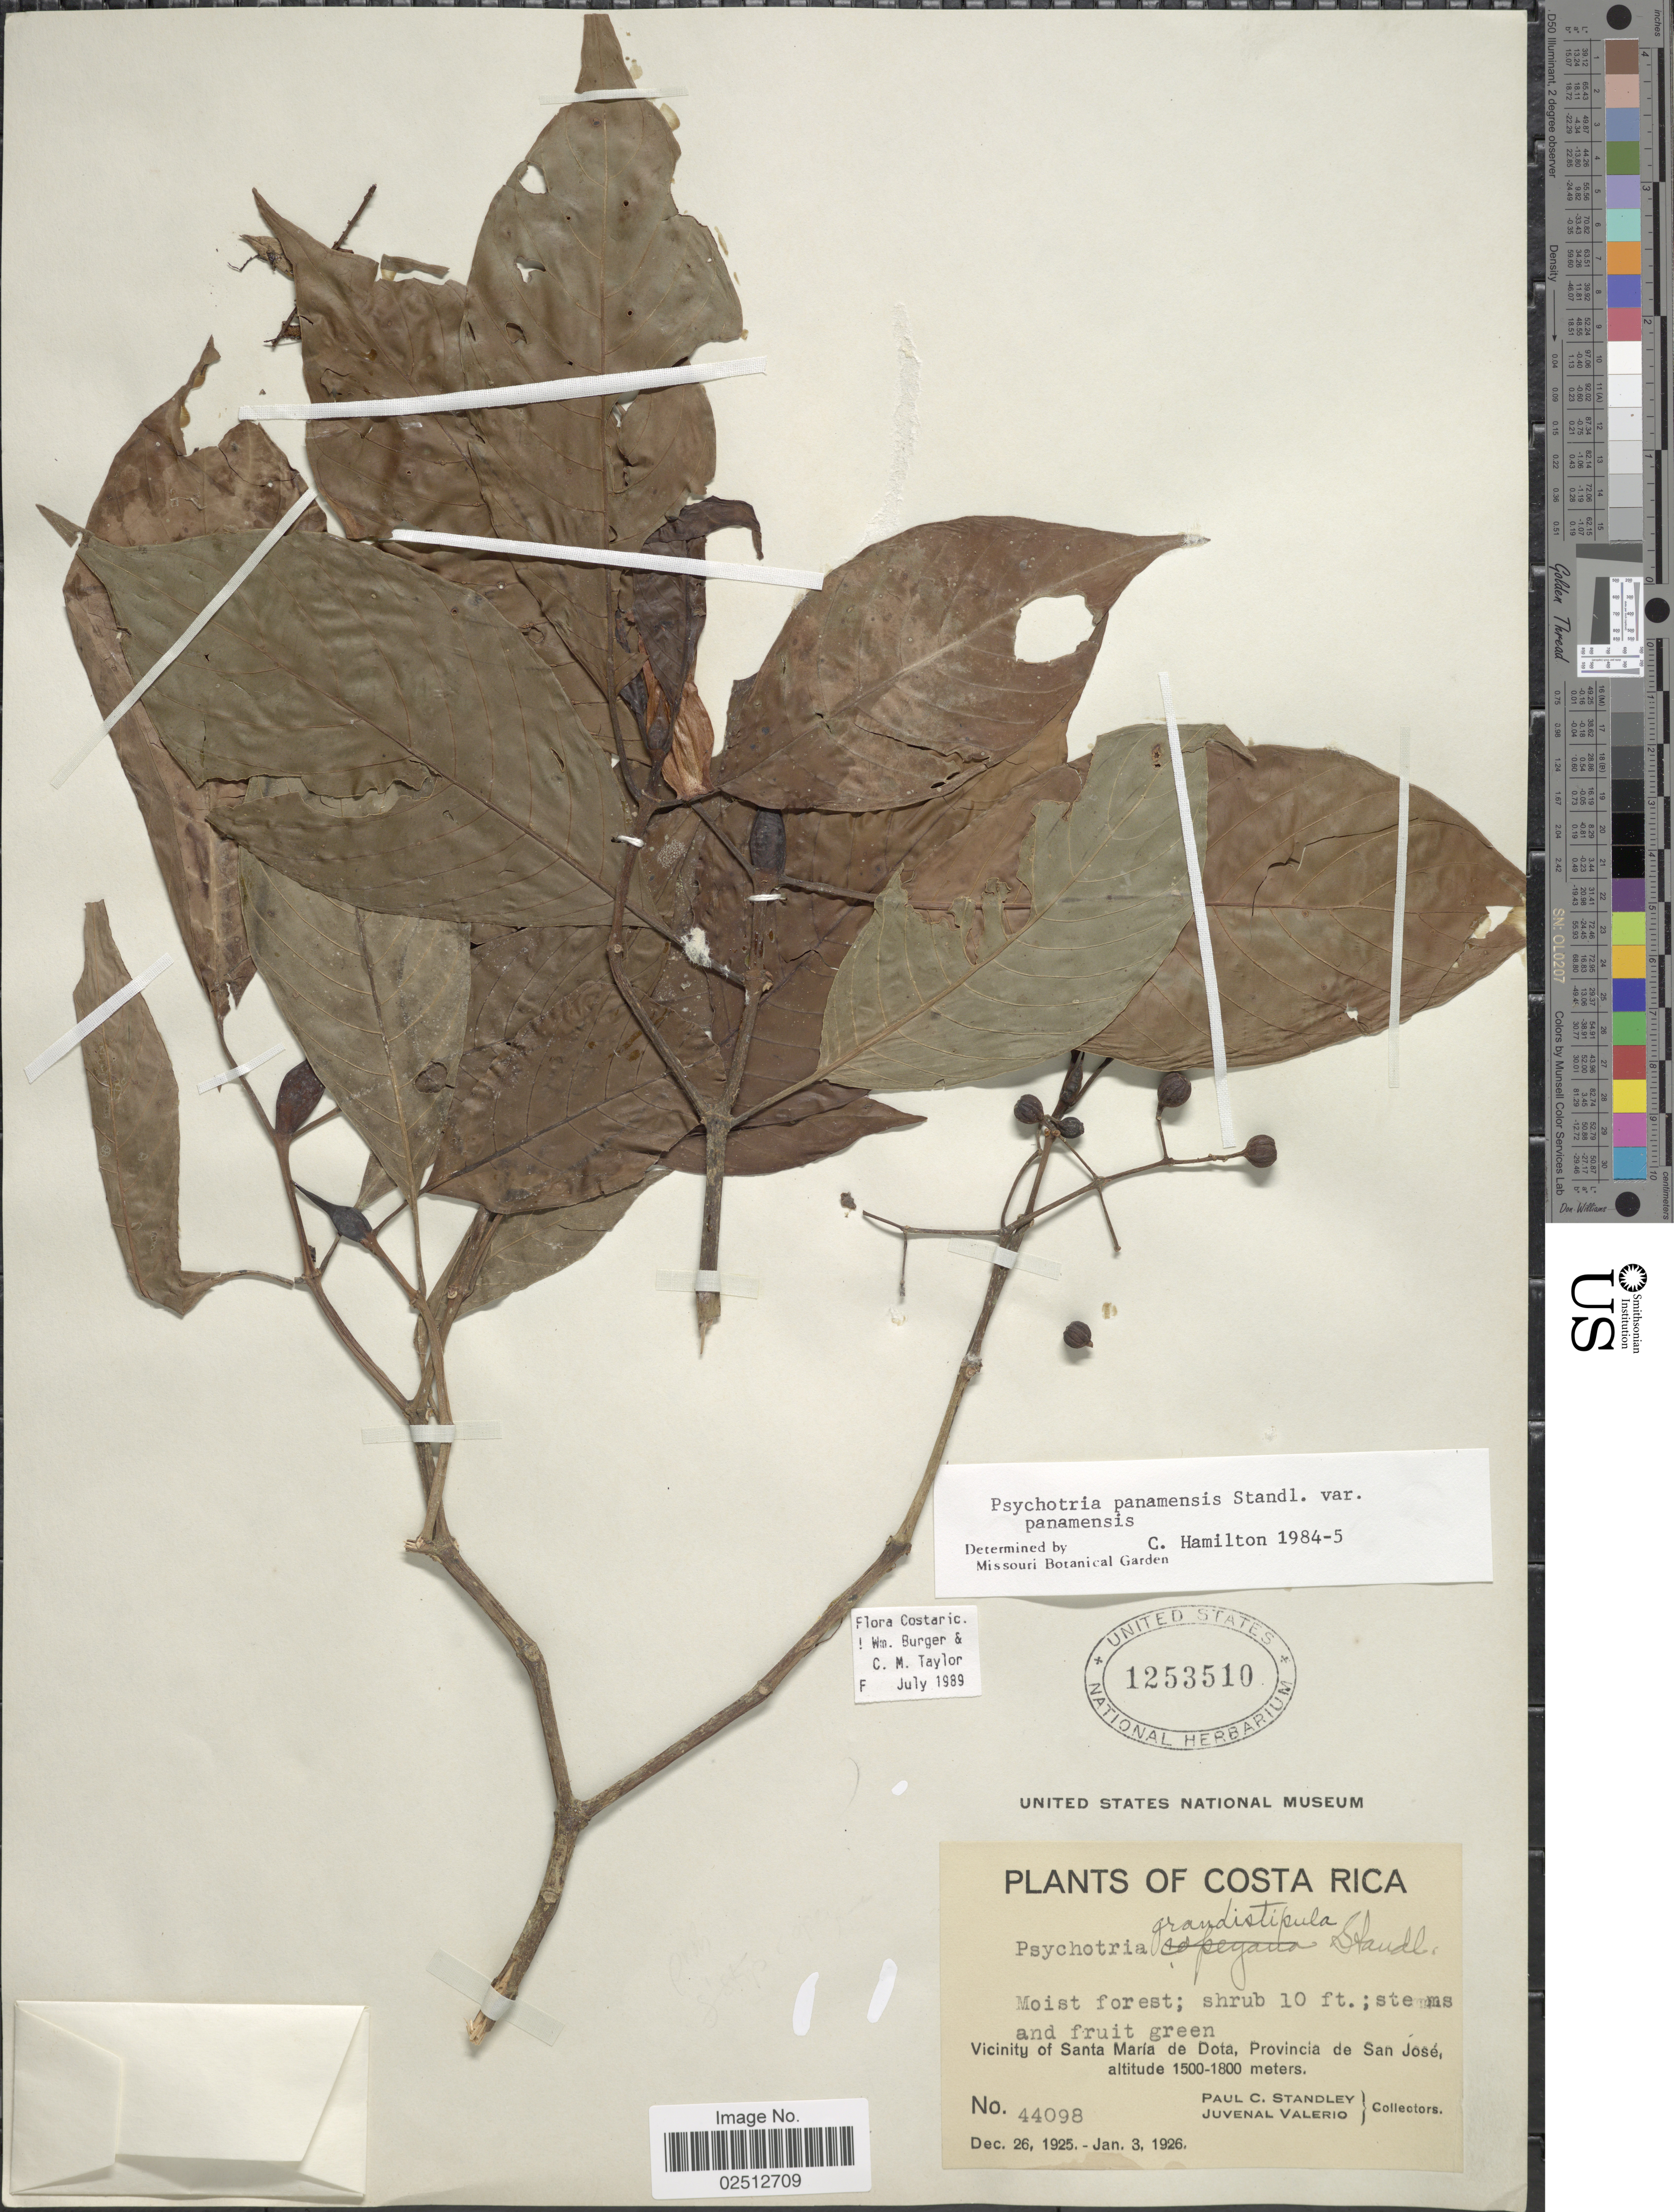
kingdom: Plantae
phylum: Tracheophyta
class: Magnoliopsida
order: Gentianales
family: Rubiaceae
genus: Psychotria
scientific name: Psychotria panamensis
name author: Standl.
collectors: P. C. Standley & J. Valerio R.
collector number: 44098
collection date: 1925-12-26/1926-01-03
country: Costa Rica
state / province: San José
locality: Vicinity of Santa Maria de Dota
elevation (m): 1500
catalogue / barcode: US 1253510